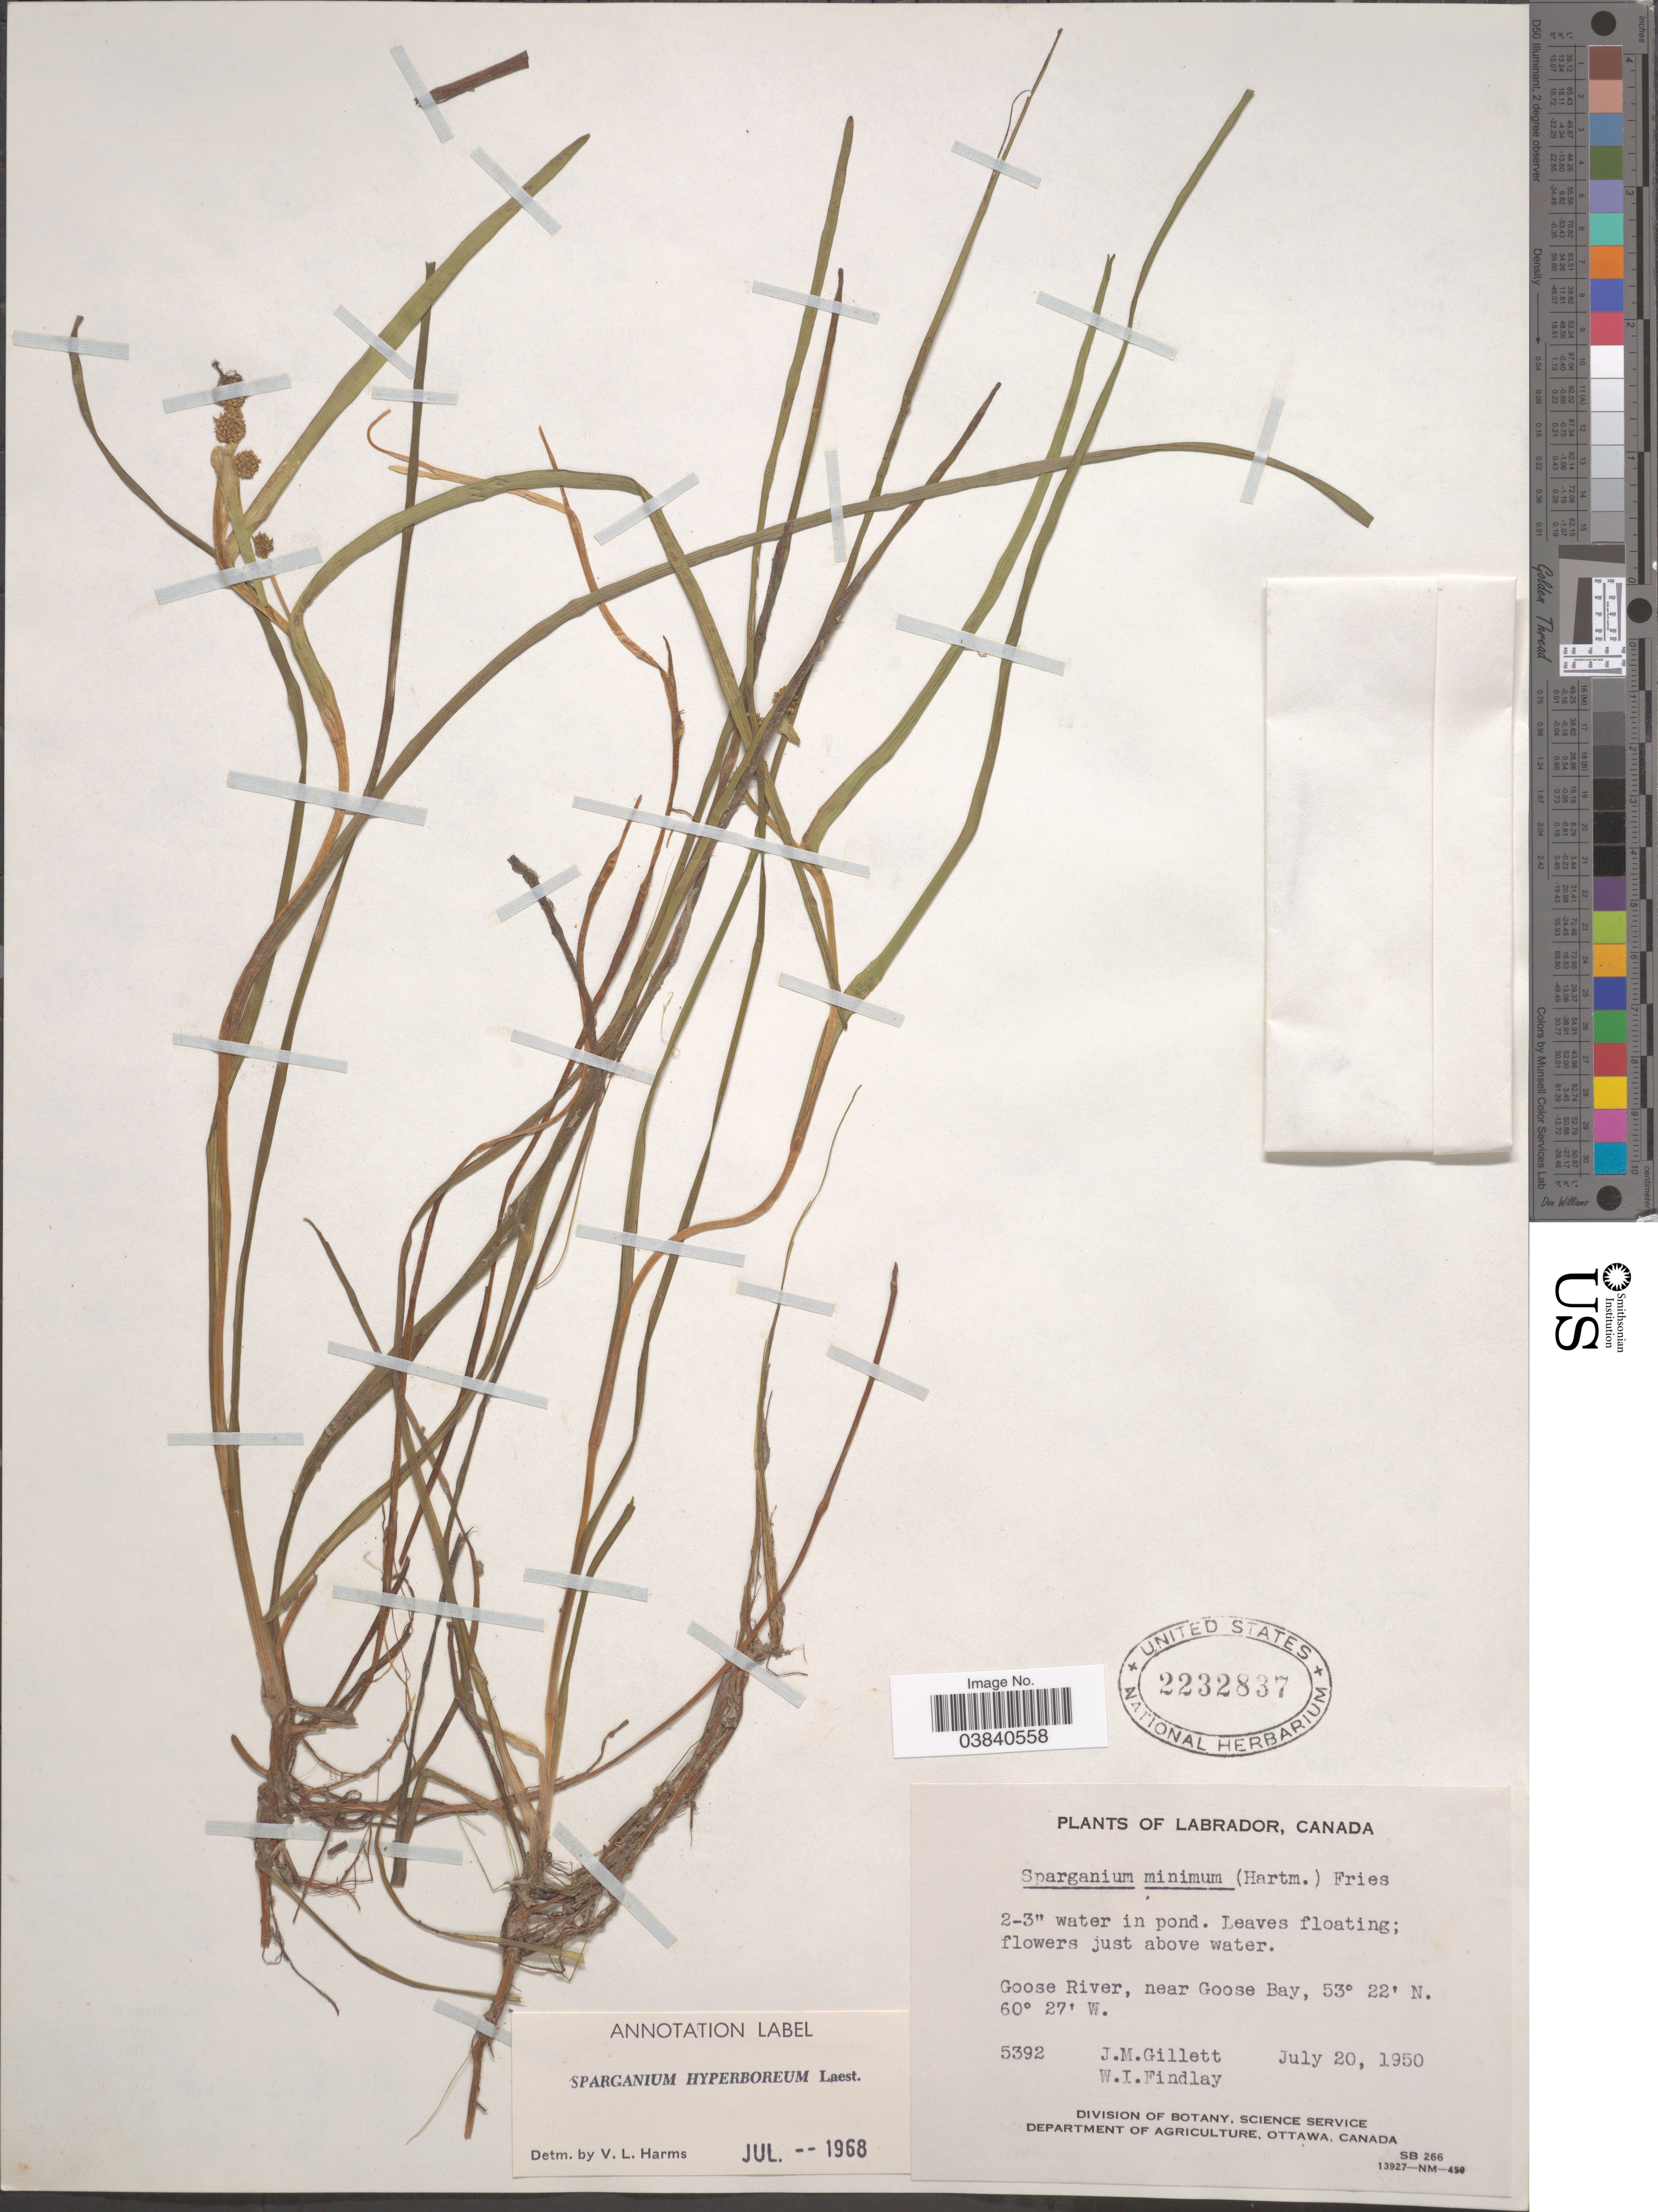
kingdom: Plantae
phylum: Tracheophyta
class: Liliopsida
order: Poales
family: Typhaceae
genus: Sparganium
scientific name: Sparganium hyperboreum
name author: Beurl. ex Laest.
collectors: J. M. Gillett & W. Findlay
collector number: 5392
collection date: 1950-07-20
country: Canada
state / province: Newfoundland and Labrador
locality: Labrador. Goose River, near Goose Bay.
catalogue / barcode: US 2232837